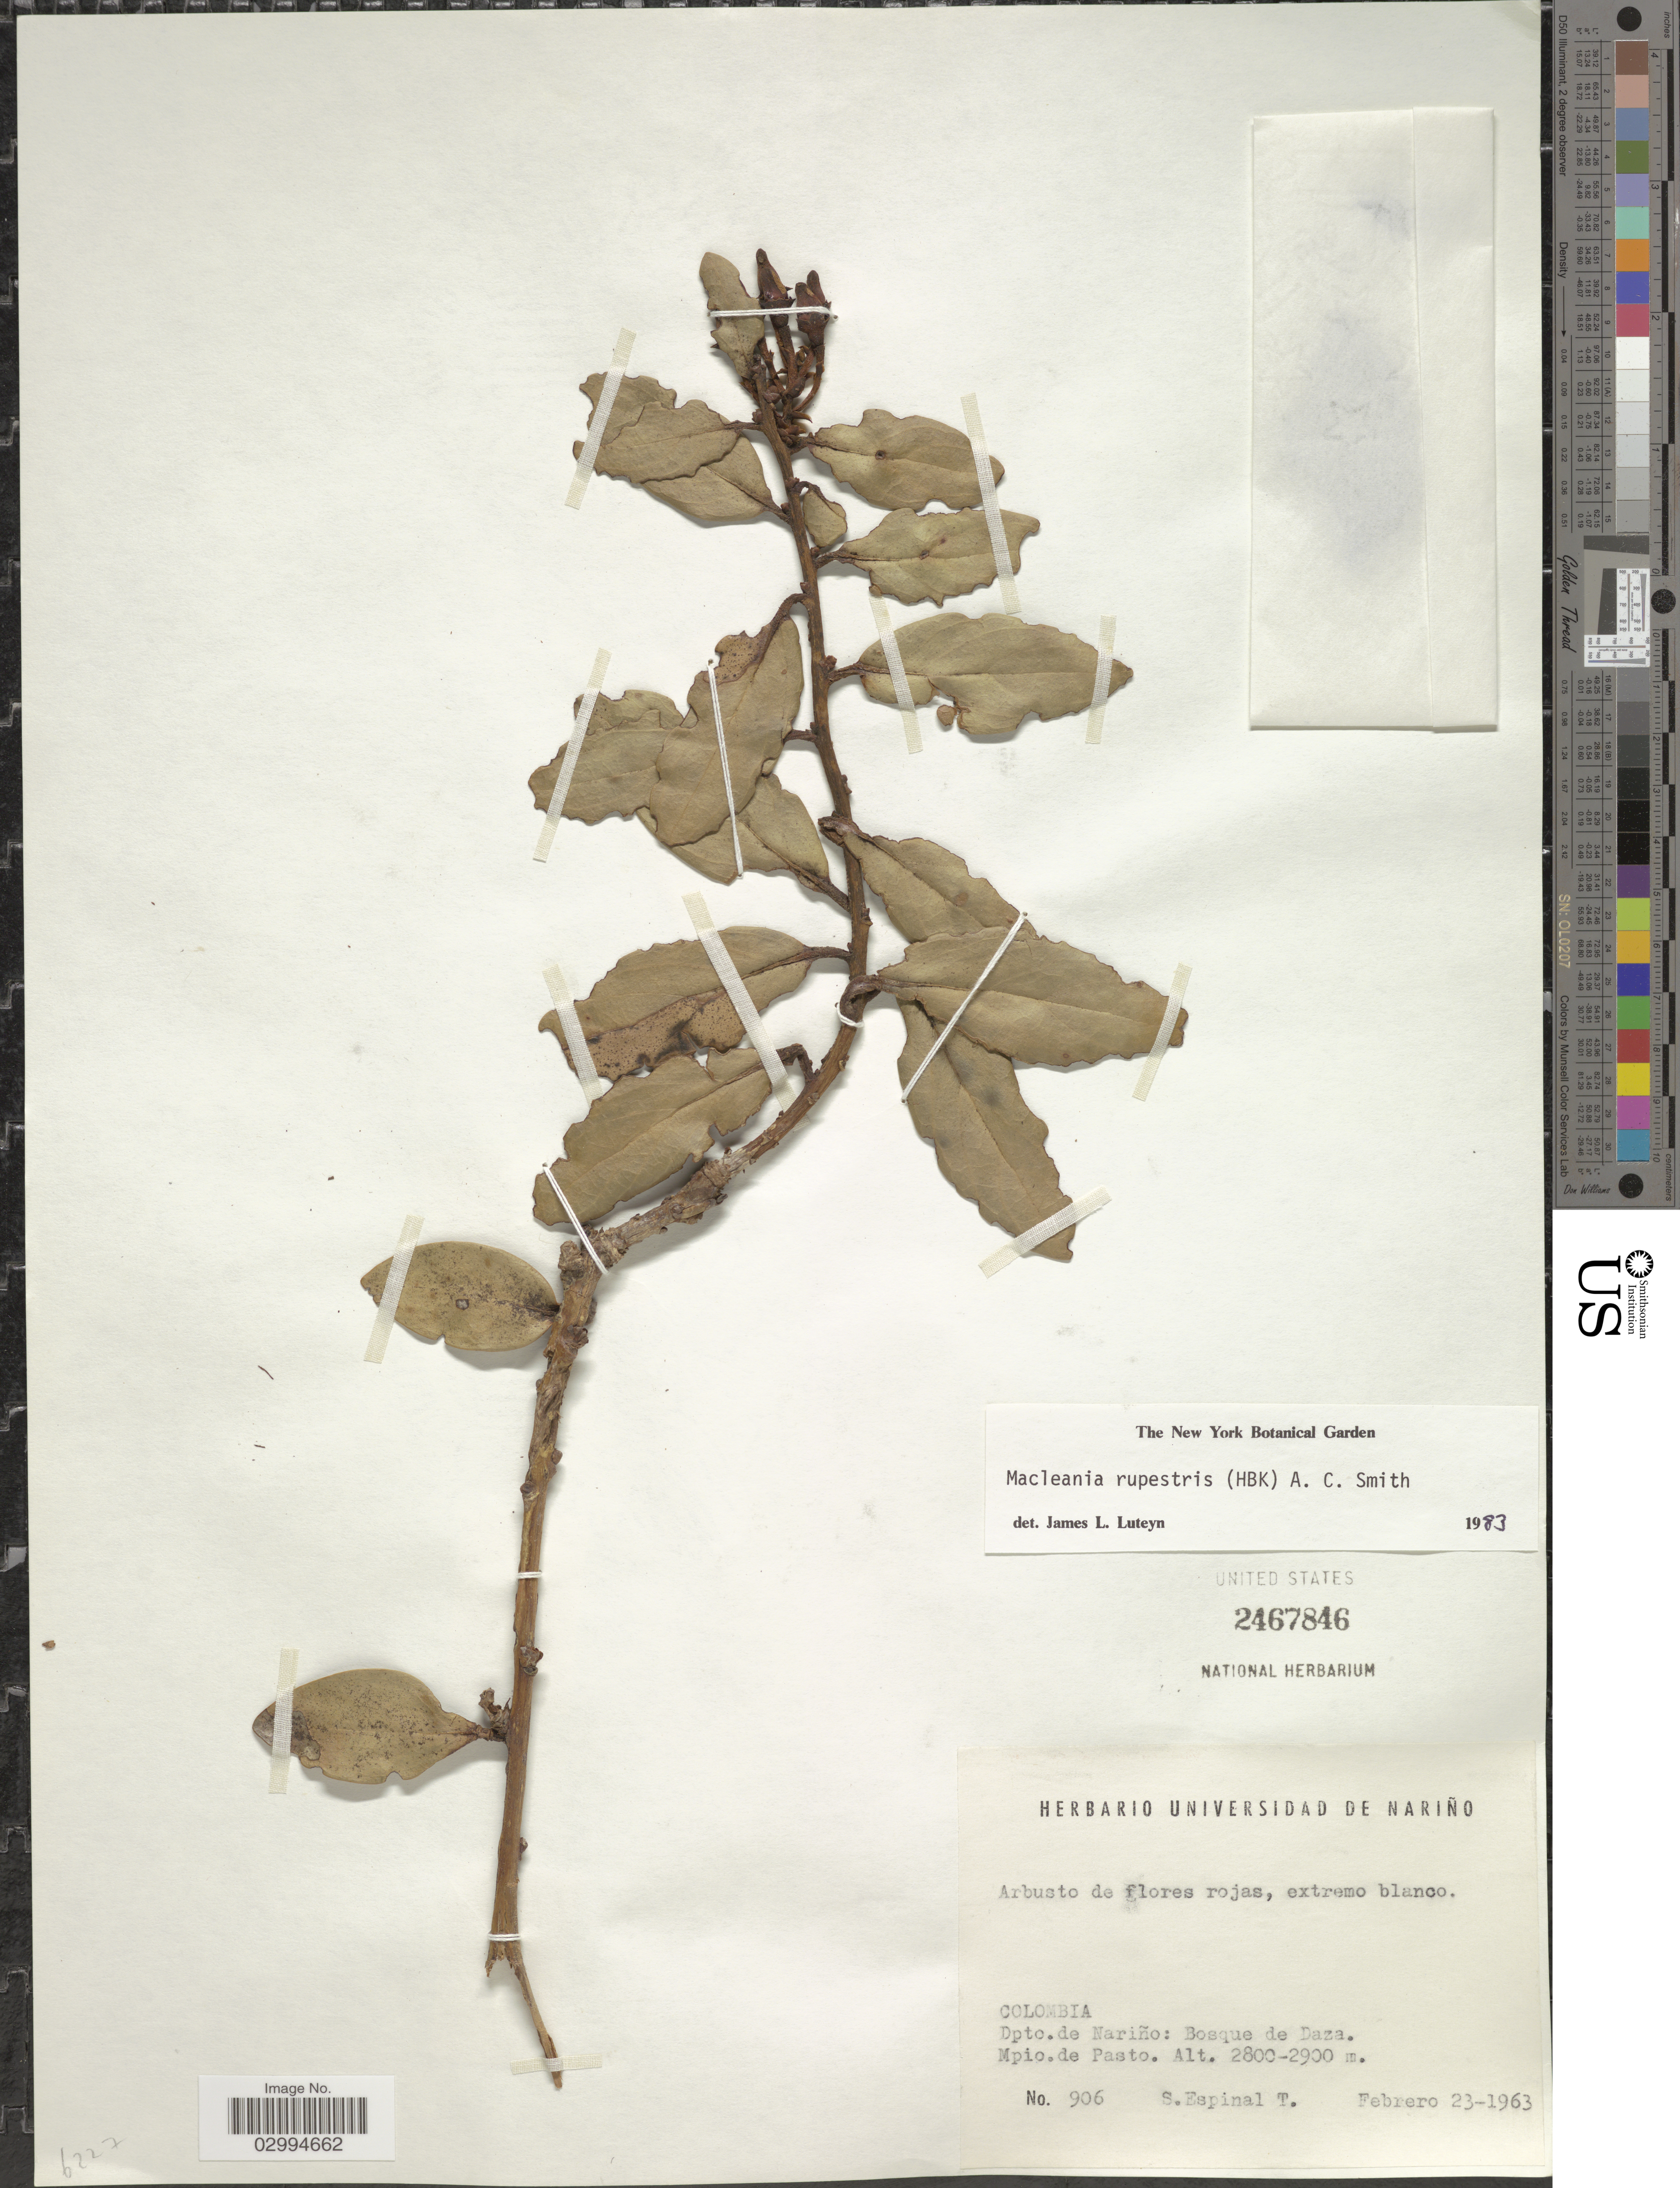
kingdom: Plantae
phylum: Tracheophyta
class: Magnoliopsida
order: Ericales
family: Ericaceae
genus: Macleania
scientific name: Macleania rupestris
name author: (Kunth) A.C. Sm.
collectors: S. Espinal T.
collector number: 906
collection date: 1963-02-23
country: Colombia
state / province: Nariño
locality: Dpto. de Nariño: Bosque de Daza. Mpio. de Pasto.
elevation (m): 2800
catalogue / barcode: US 2467846